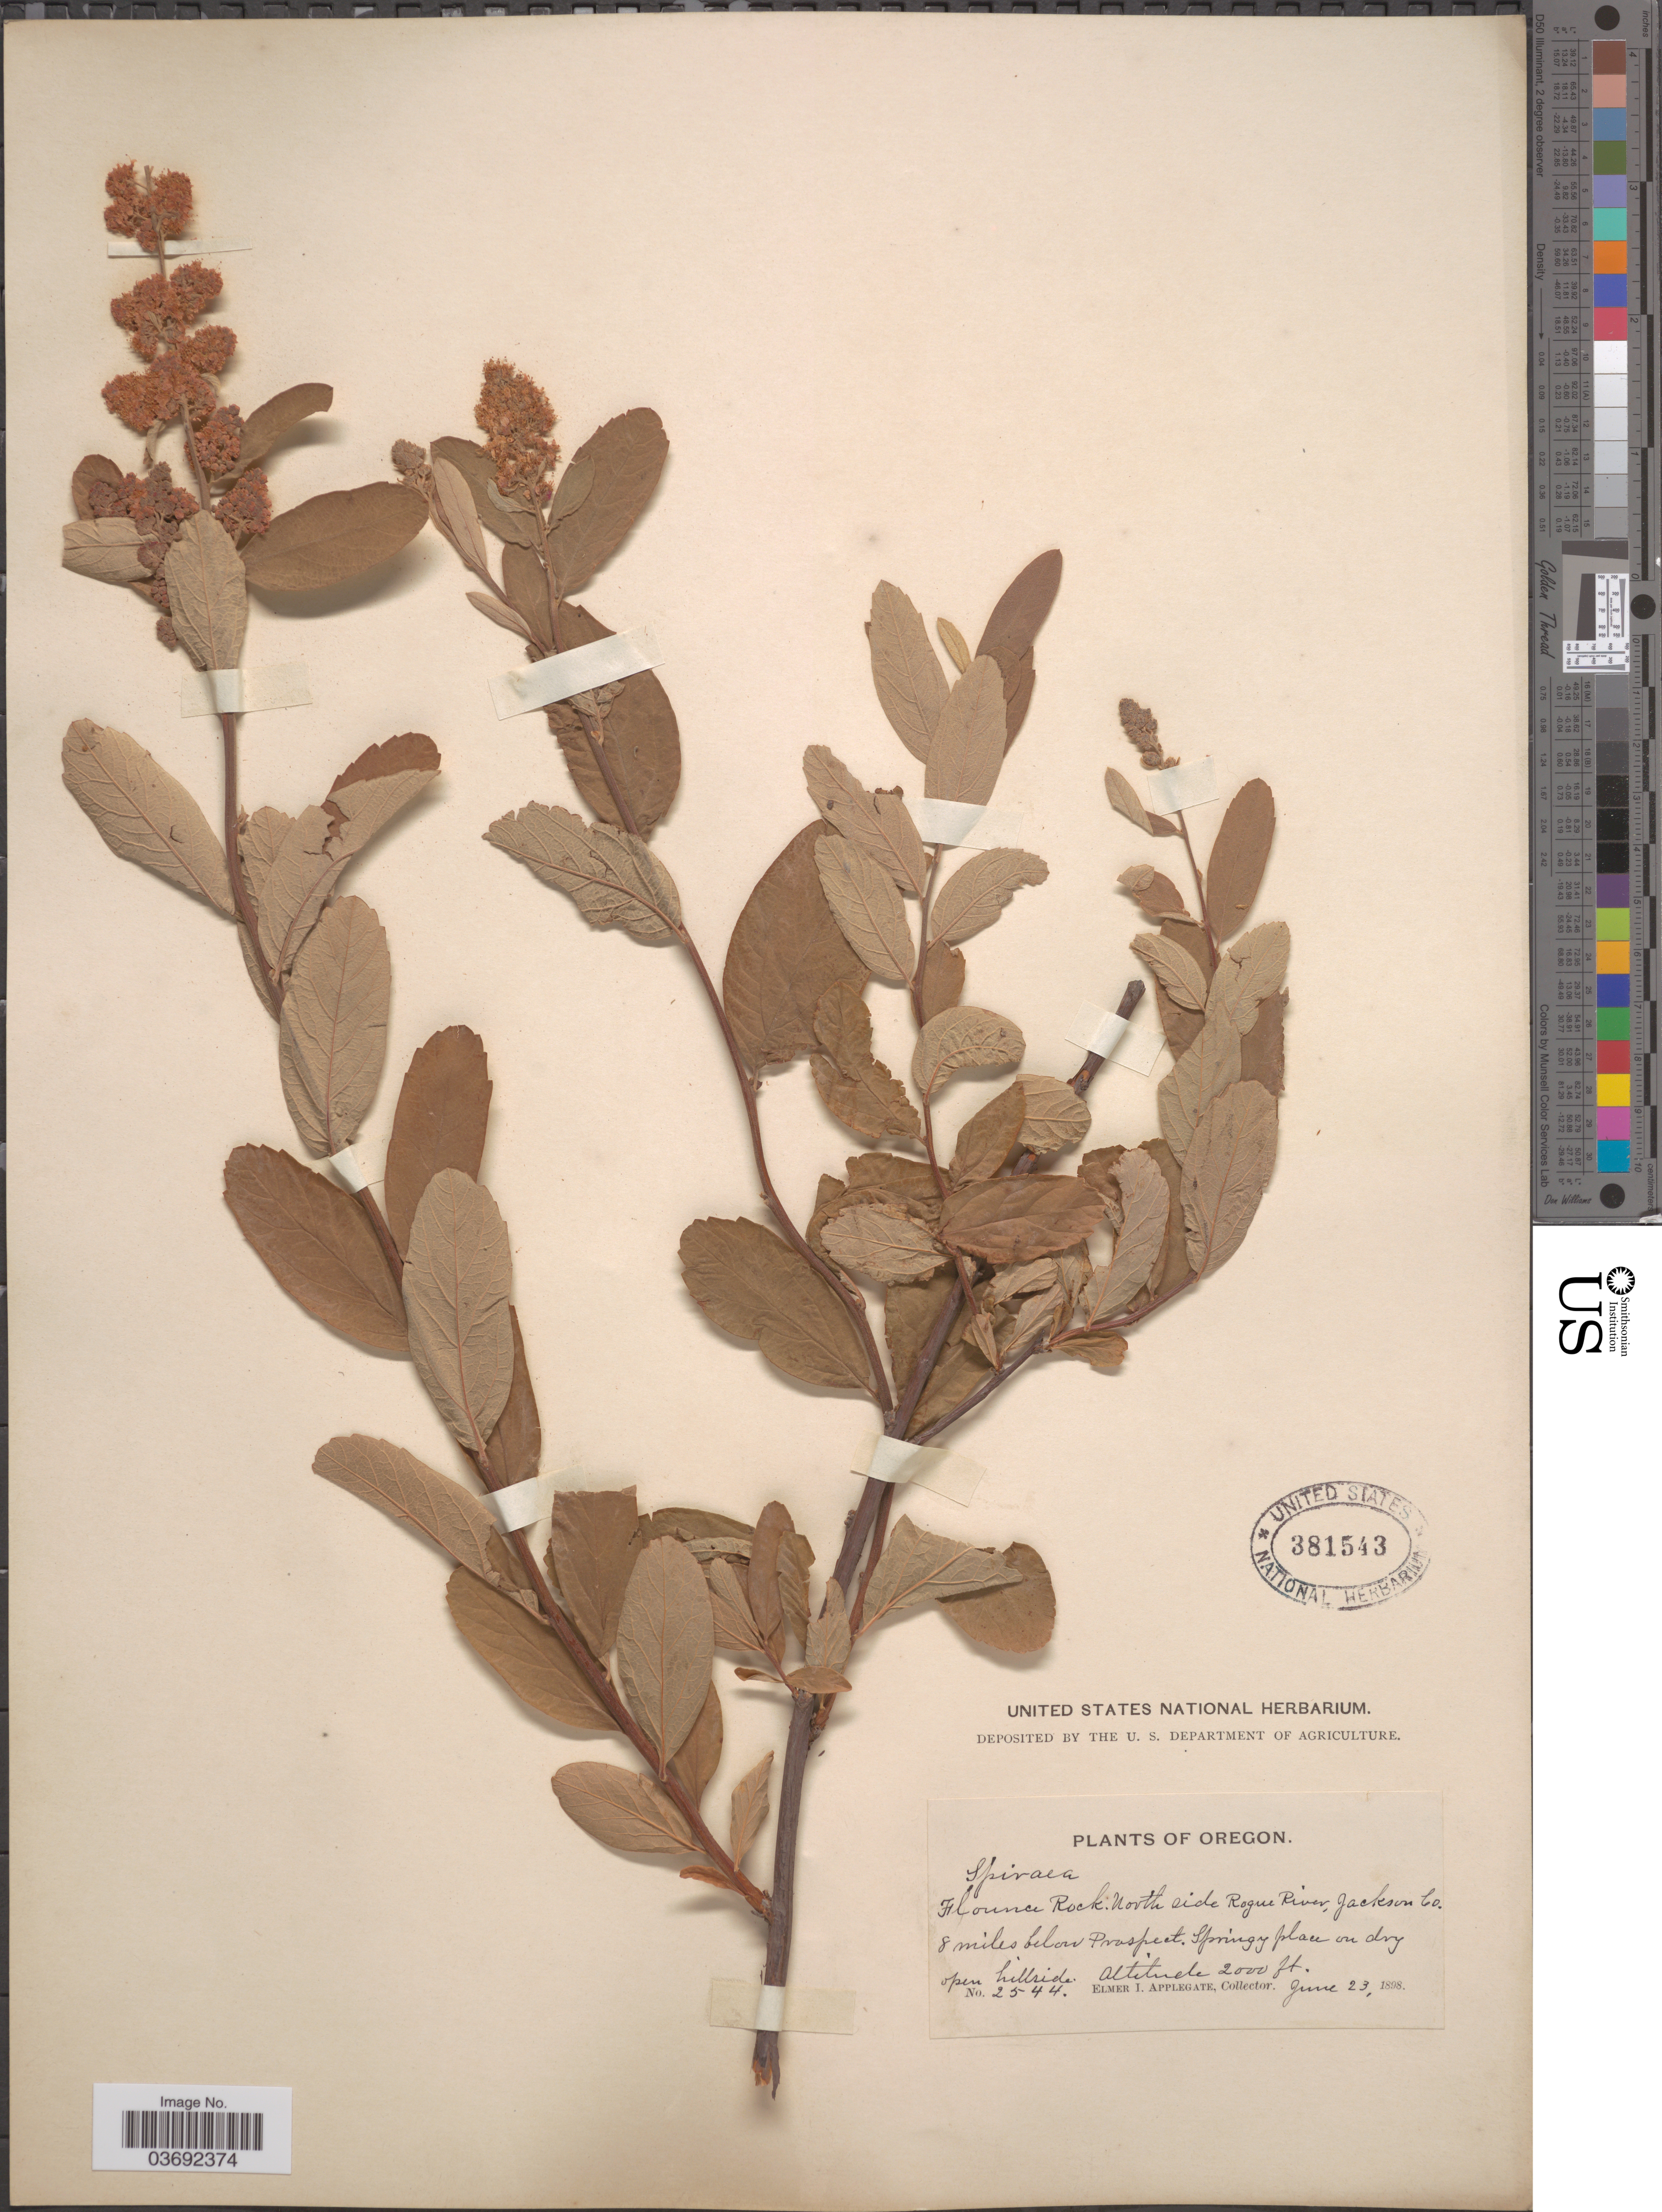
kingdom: Plantae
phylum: Tracheophyta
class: Magnoliopsida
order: Rosales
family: Rosaceae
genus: Spiraea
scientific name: Spiraea douglasii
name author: Hook.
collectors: E. I. Applegate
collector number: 2544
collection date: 1898-06-23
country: United States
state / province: Oregon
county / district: Jackson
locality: Flounce Rock. North side Rogue River, Jackson Co. 8 miles below Prospect. Springy place on dry open hillside.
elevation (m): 610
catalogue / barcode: US 381543